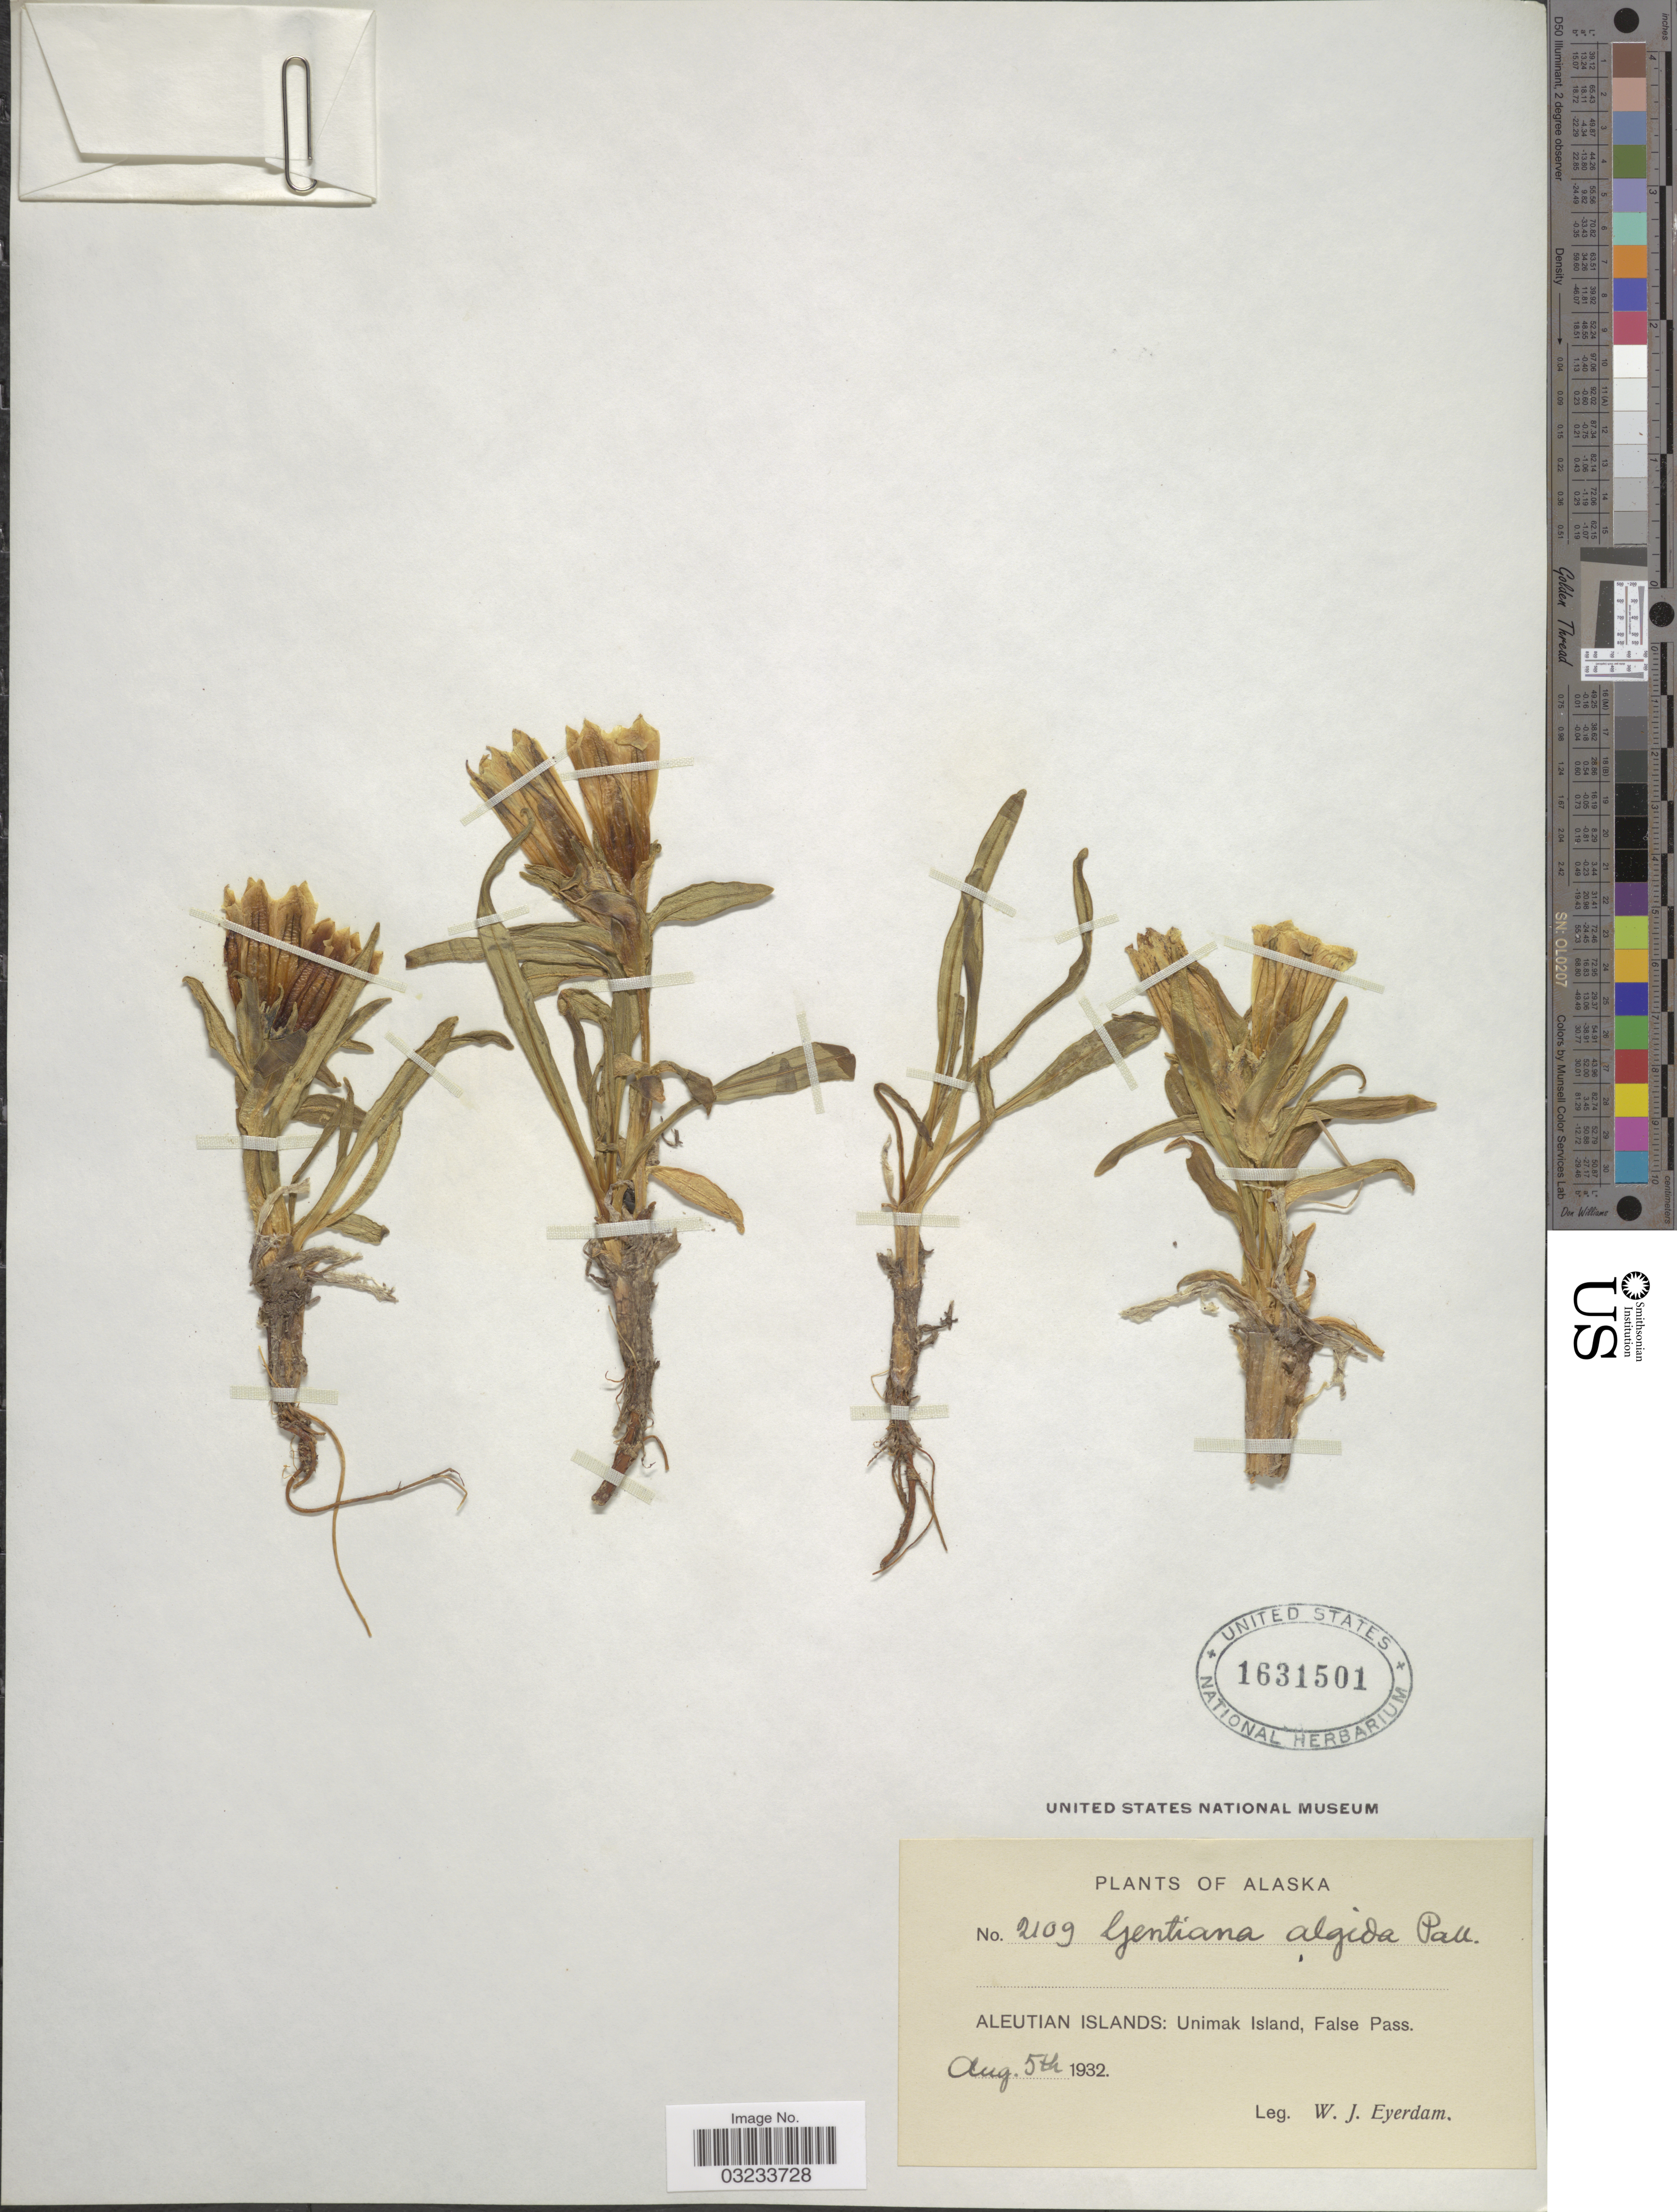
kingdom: Plantae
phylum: Tracheophyta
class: Magnoliopsida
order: Gentianales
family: Gentianaceae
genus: Gentiana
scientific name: Gentiana algida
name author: Pall.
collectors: W. J. Eyerdam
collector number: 2109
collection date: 1932-08-05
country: United States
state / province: Alaska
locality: Aleutian Islands: Unimak Island, False Pass.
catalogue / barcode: US 1631501